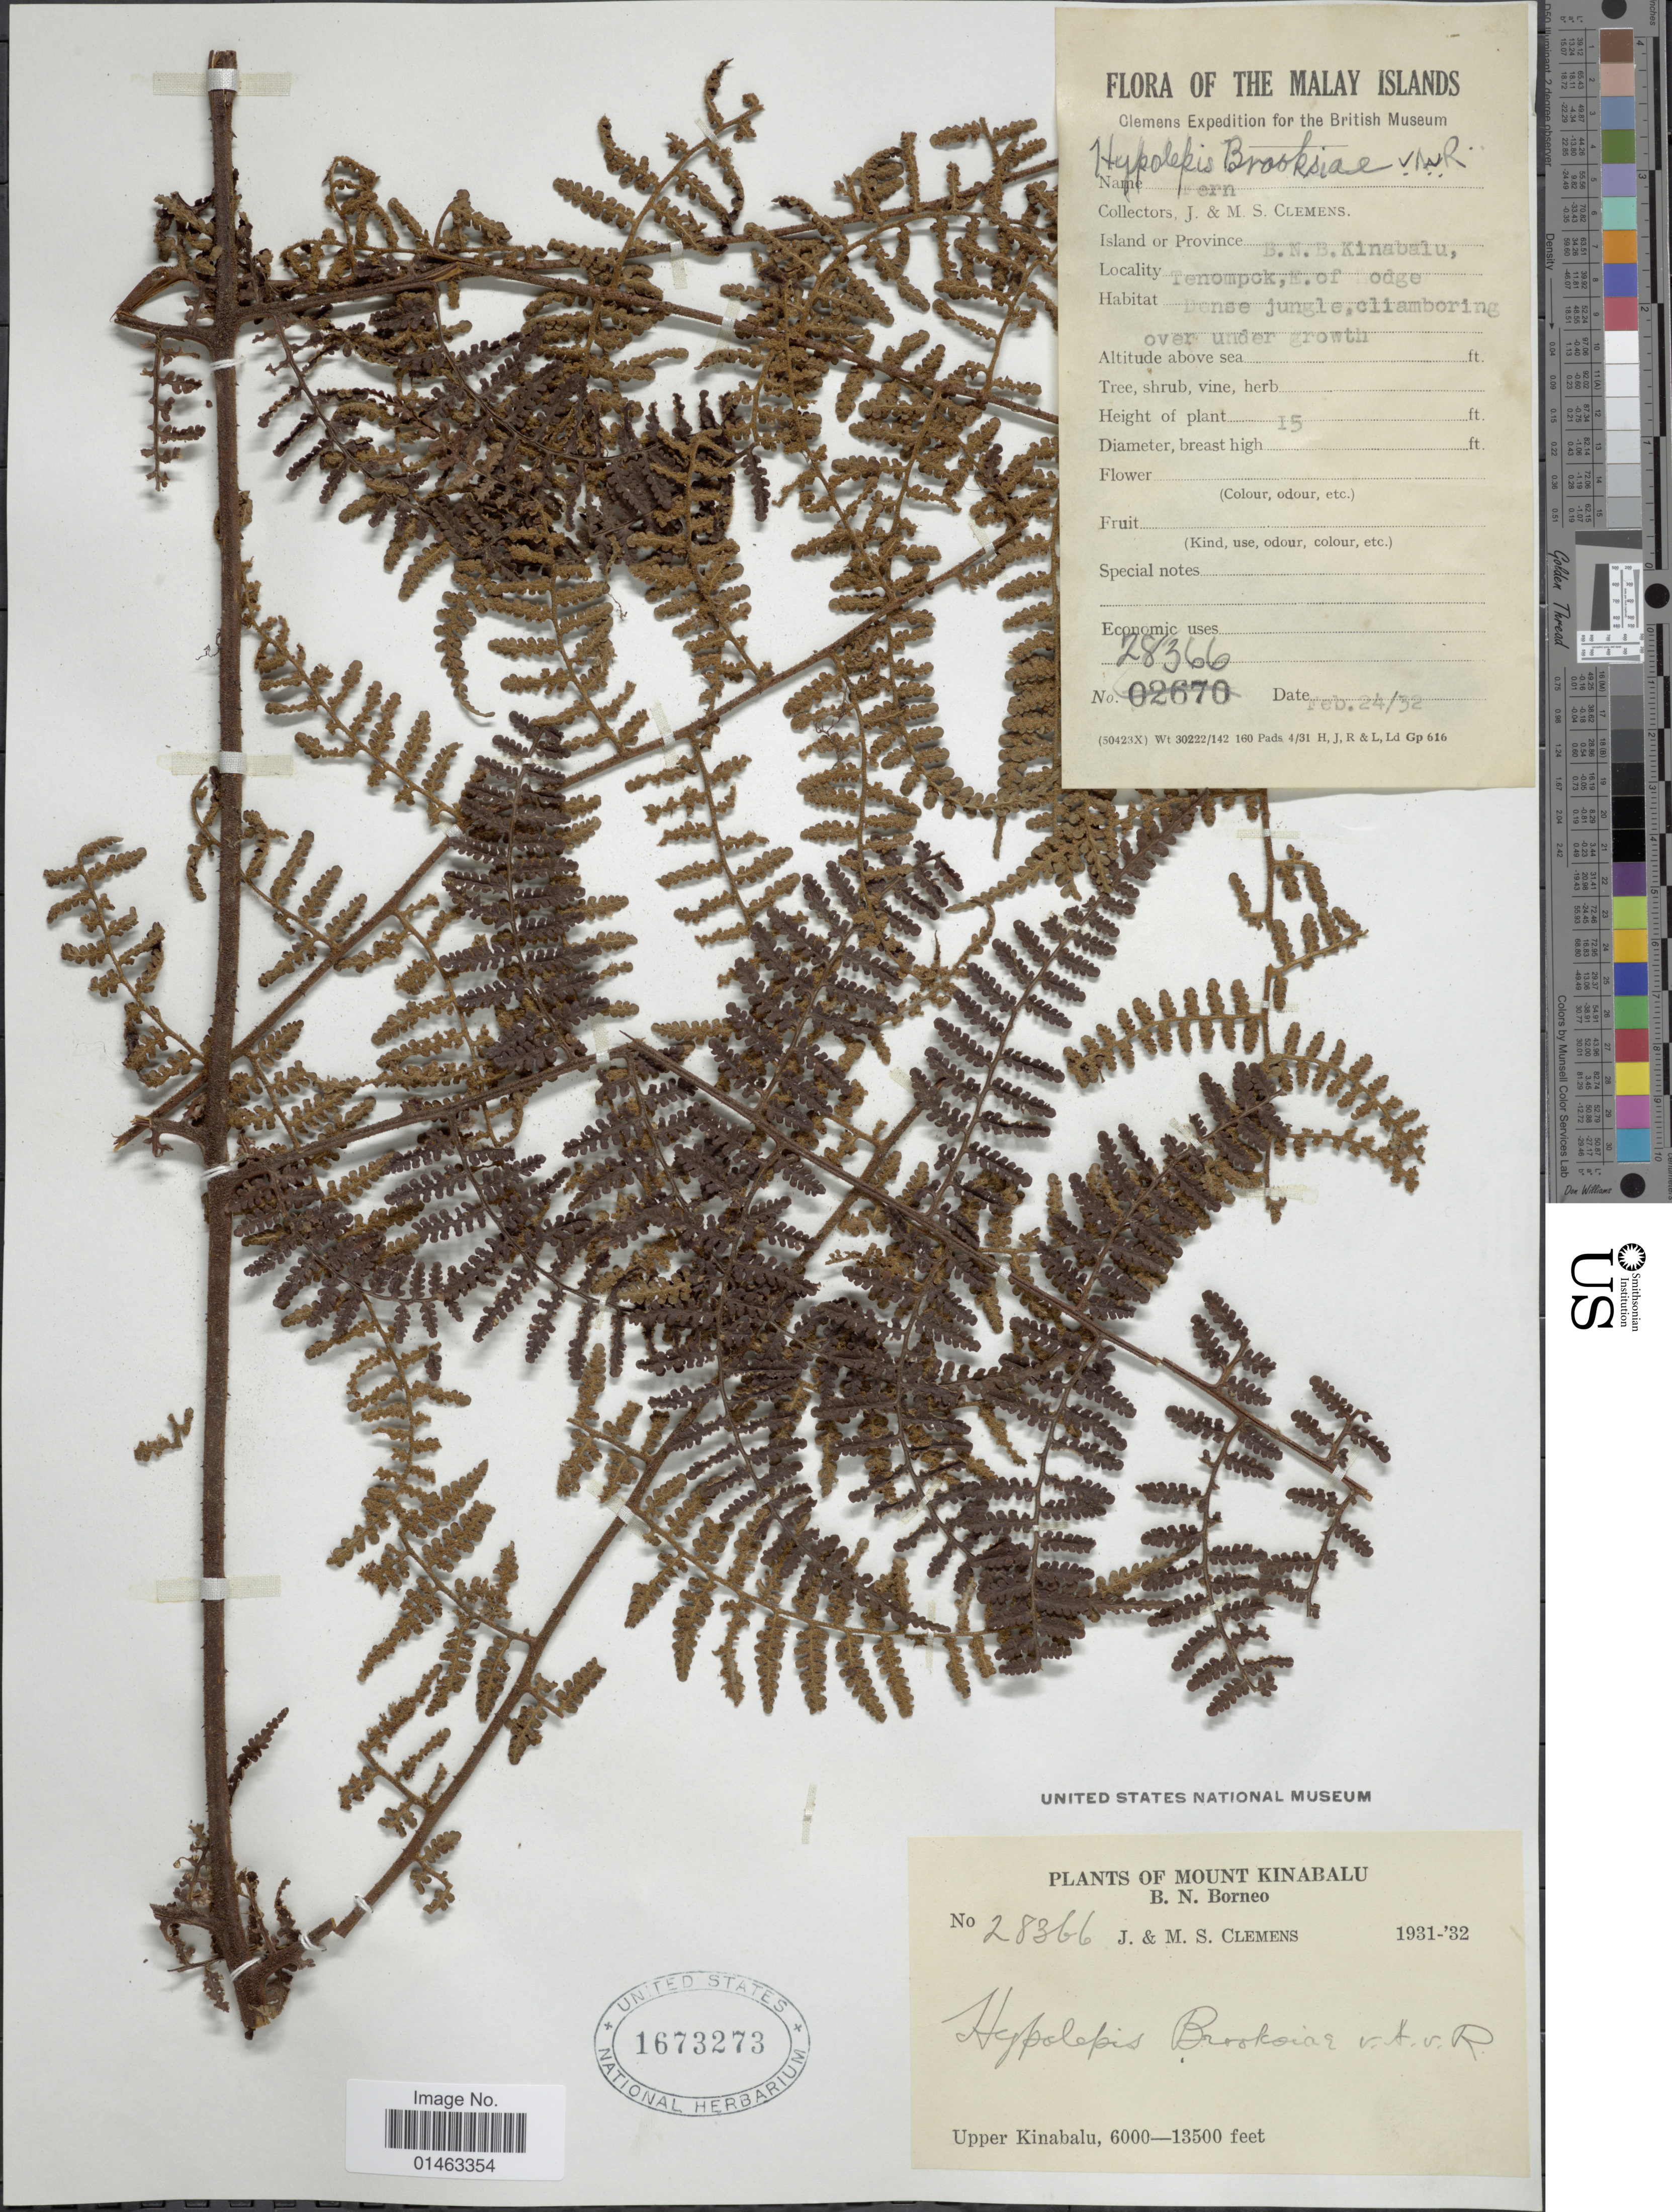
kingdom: Plantae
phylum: Tracheophyta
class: Polypodiopsida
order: Polypodiales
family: Dennstaedtiaceae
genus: Hypolepis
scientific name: Hypolepis brooksiae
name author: Alderw.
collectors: J. Clemens & M. S. Clemens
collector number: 28366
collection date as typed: Transcribed d/m/y: 24/2/32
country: Malaysia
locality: Flora of the Malay Islands, Mount Kinabalu, B.N. Borneo. Upper Kinabalu. Tenompok, E. of Lodge [interpreted]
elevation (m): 1829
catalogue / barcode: US 1673273